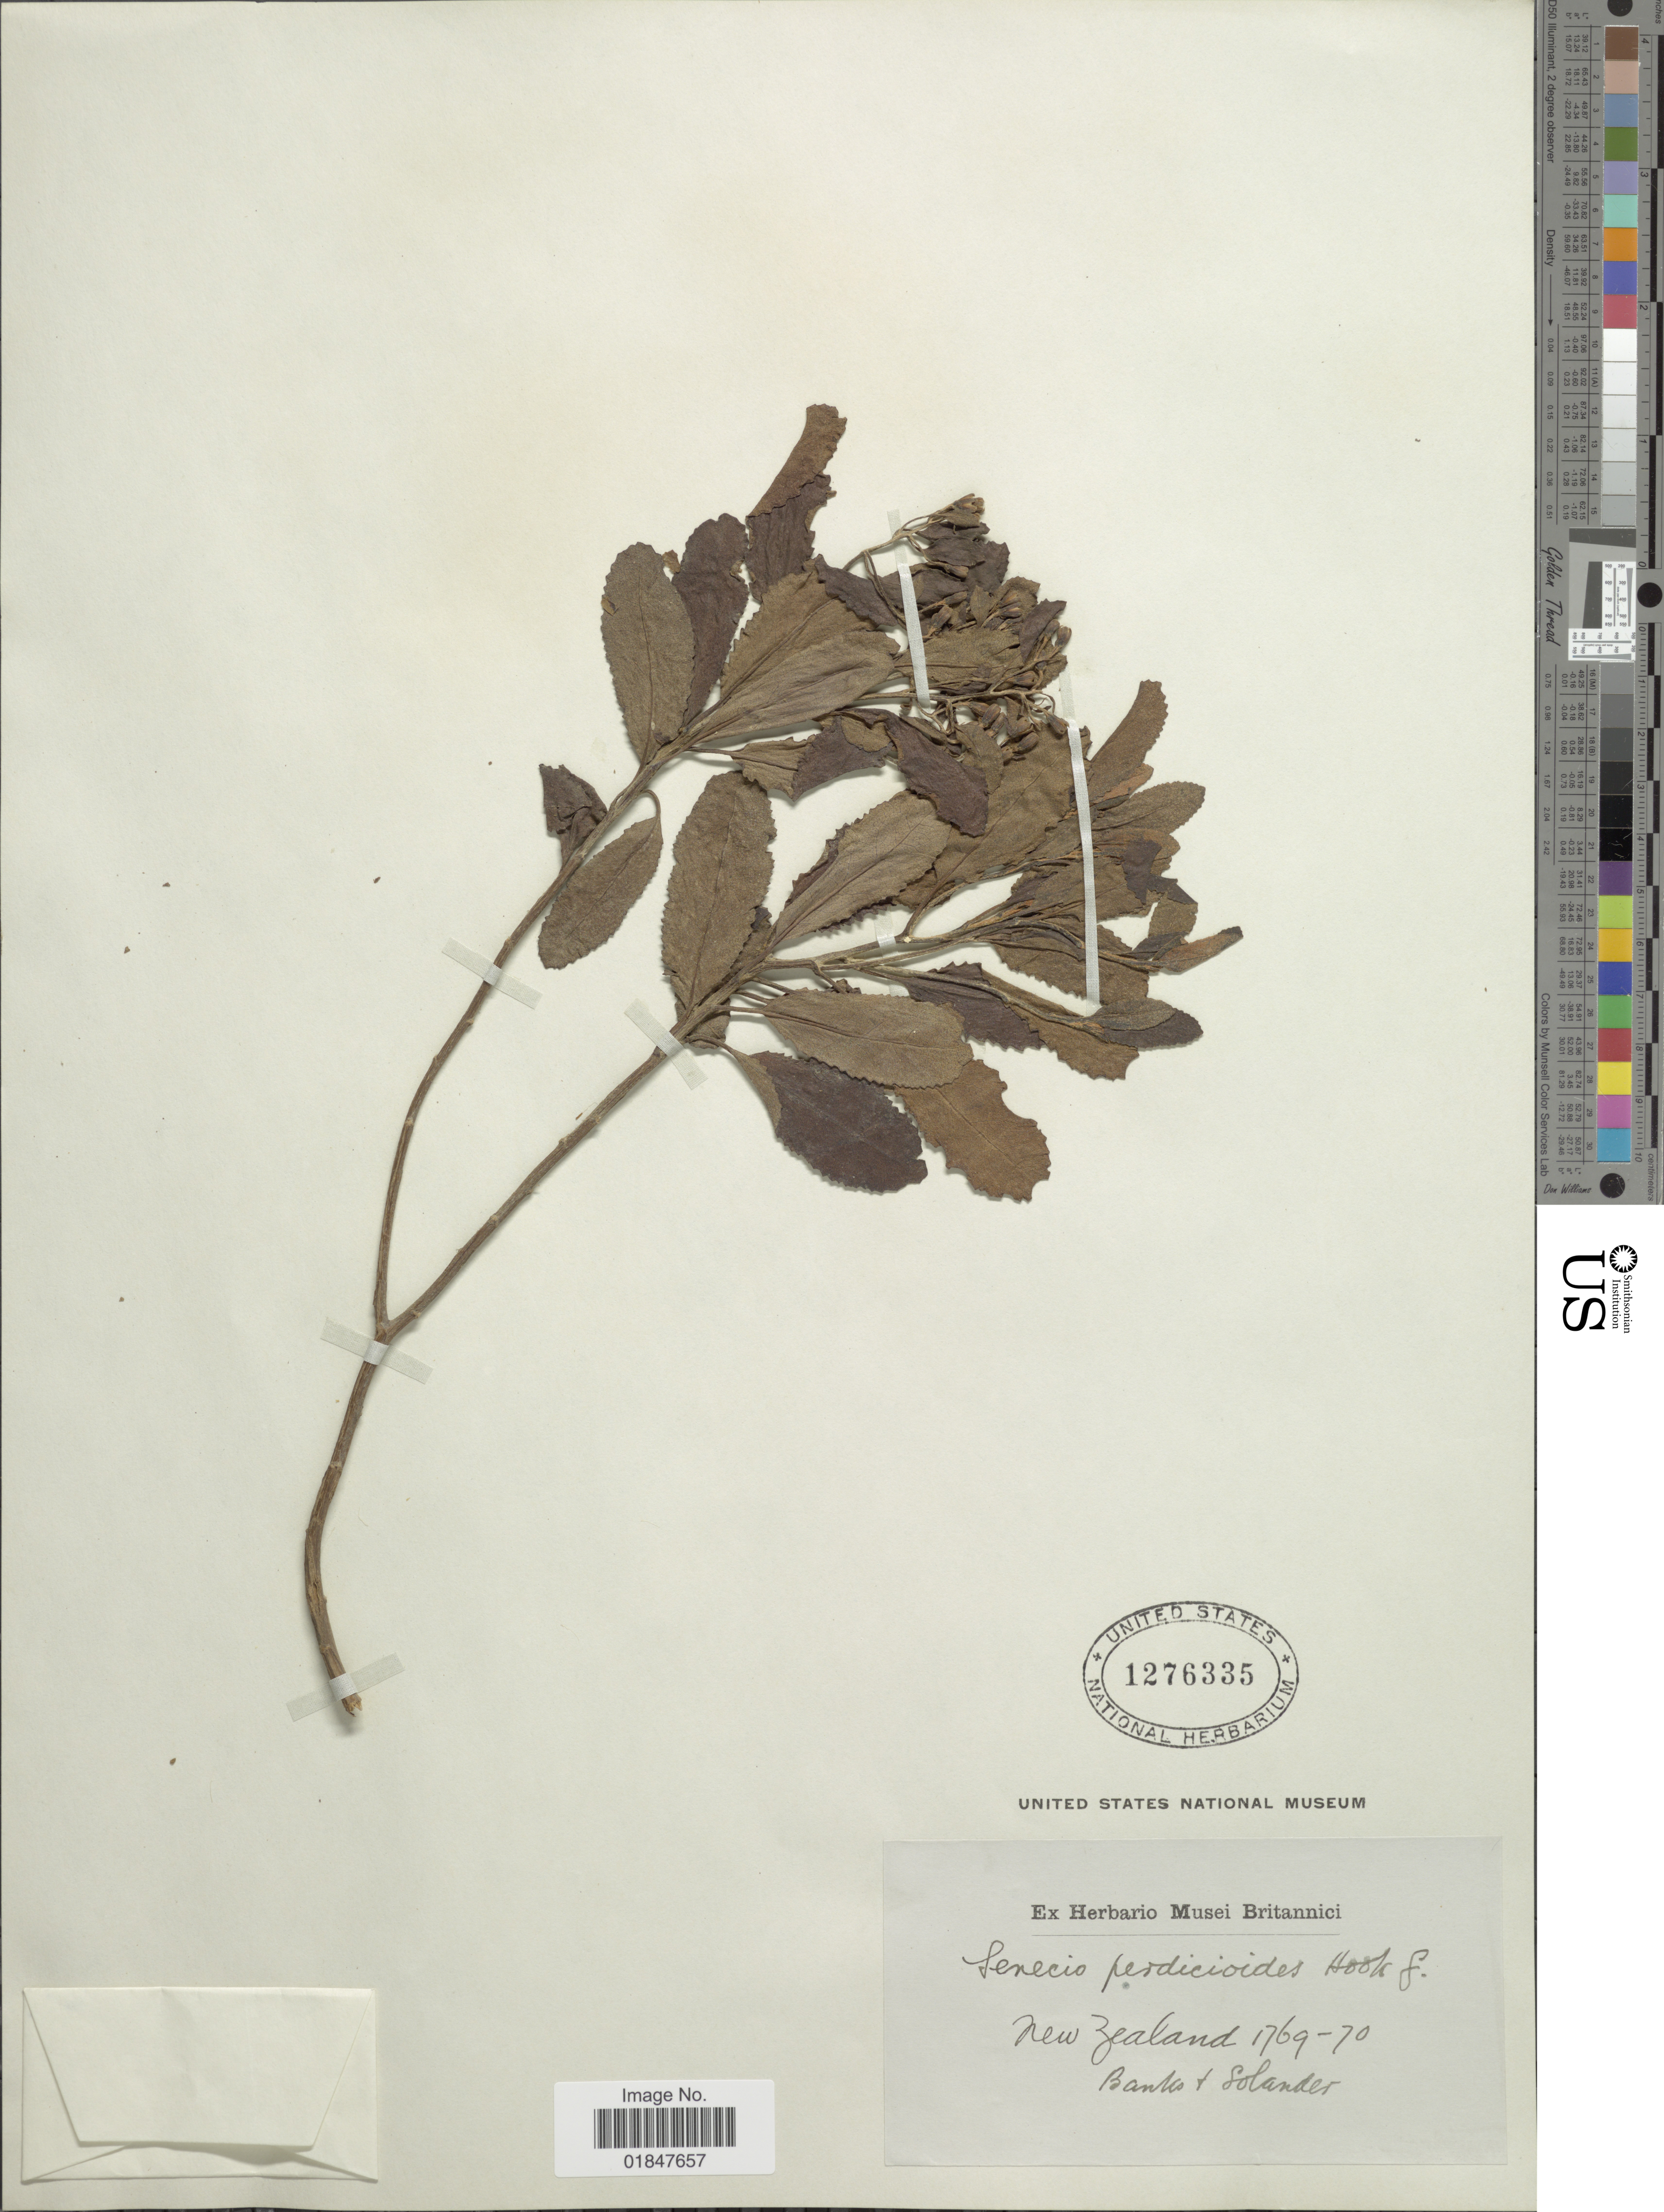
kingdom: Plantae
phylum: Tracheophyta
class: Magnoliopsida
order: Asterales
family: Asteraceae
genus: Brachyglottis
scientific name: Brachyglottis perdicioides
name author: (Hook. f.) B. Nord.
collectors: -- Banks & -- Solander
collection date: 1769/1770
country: New Zealand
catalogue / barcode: US 1276335